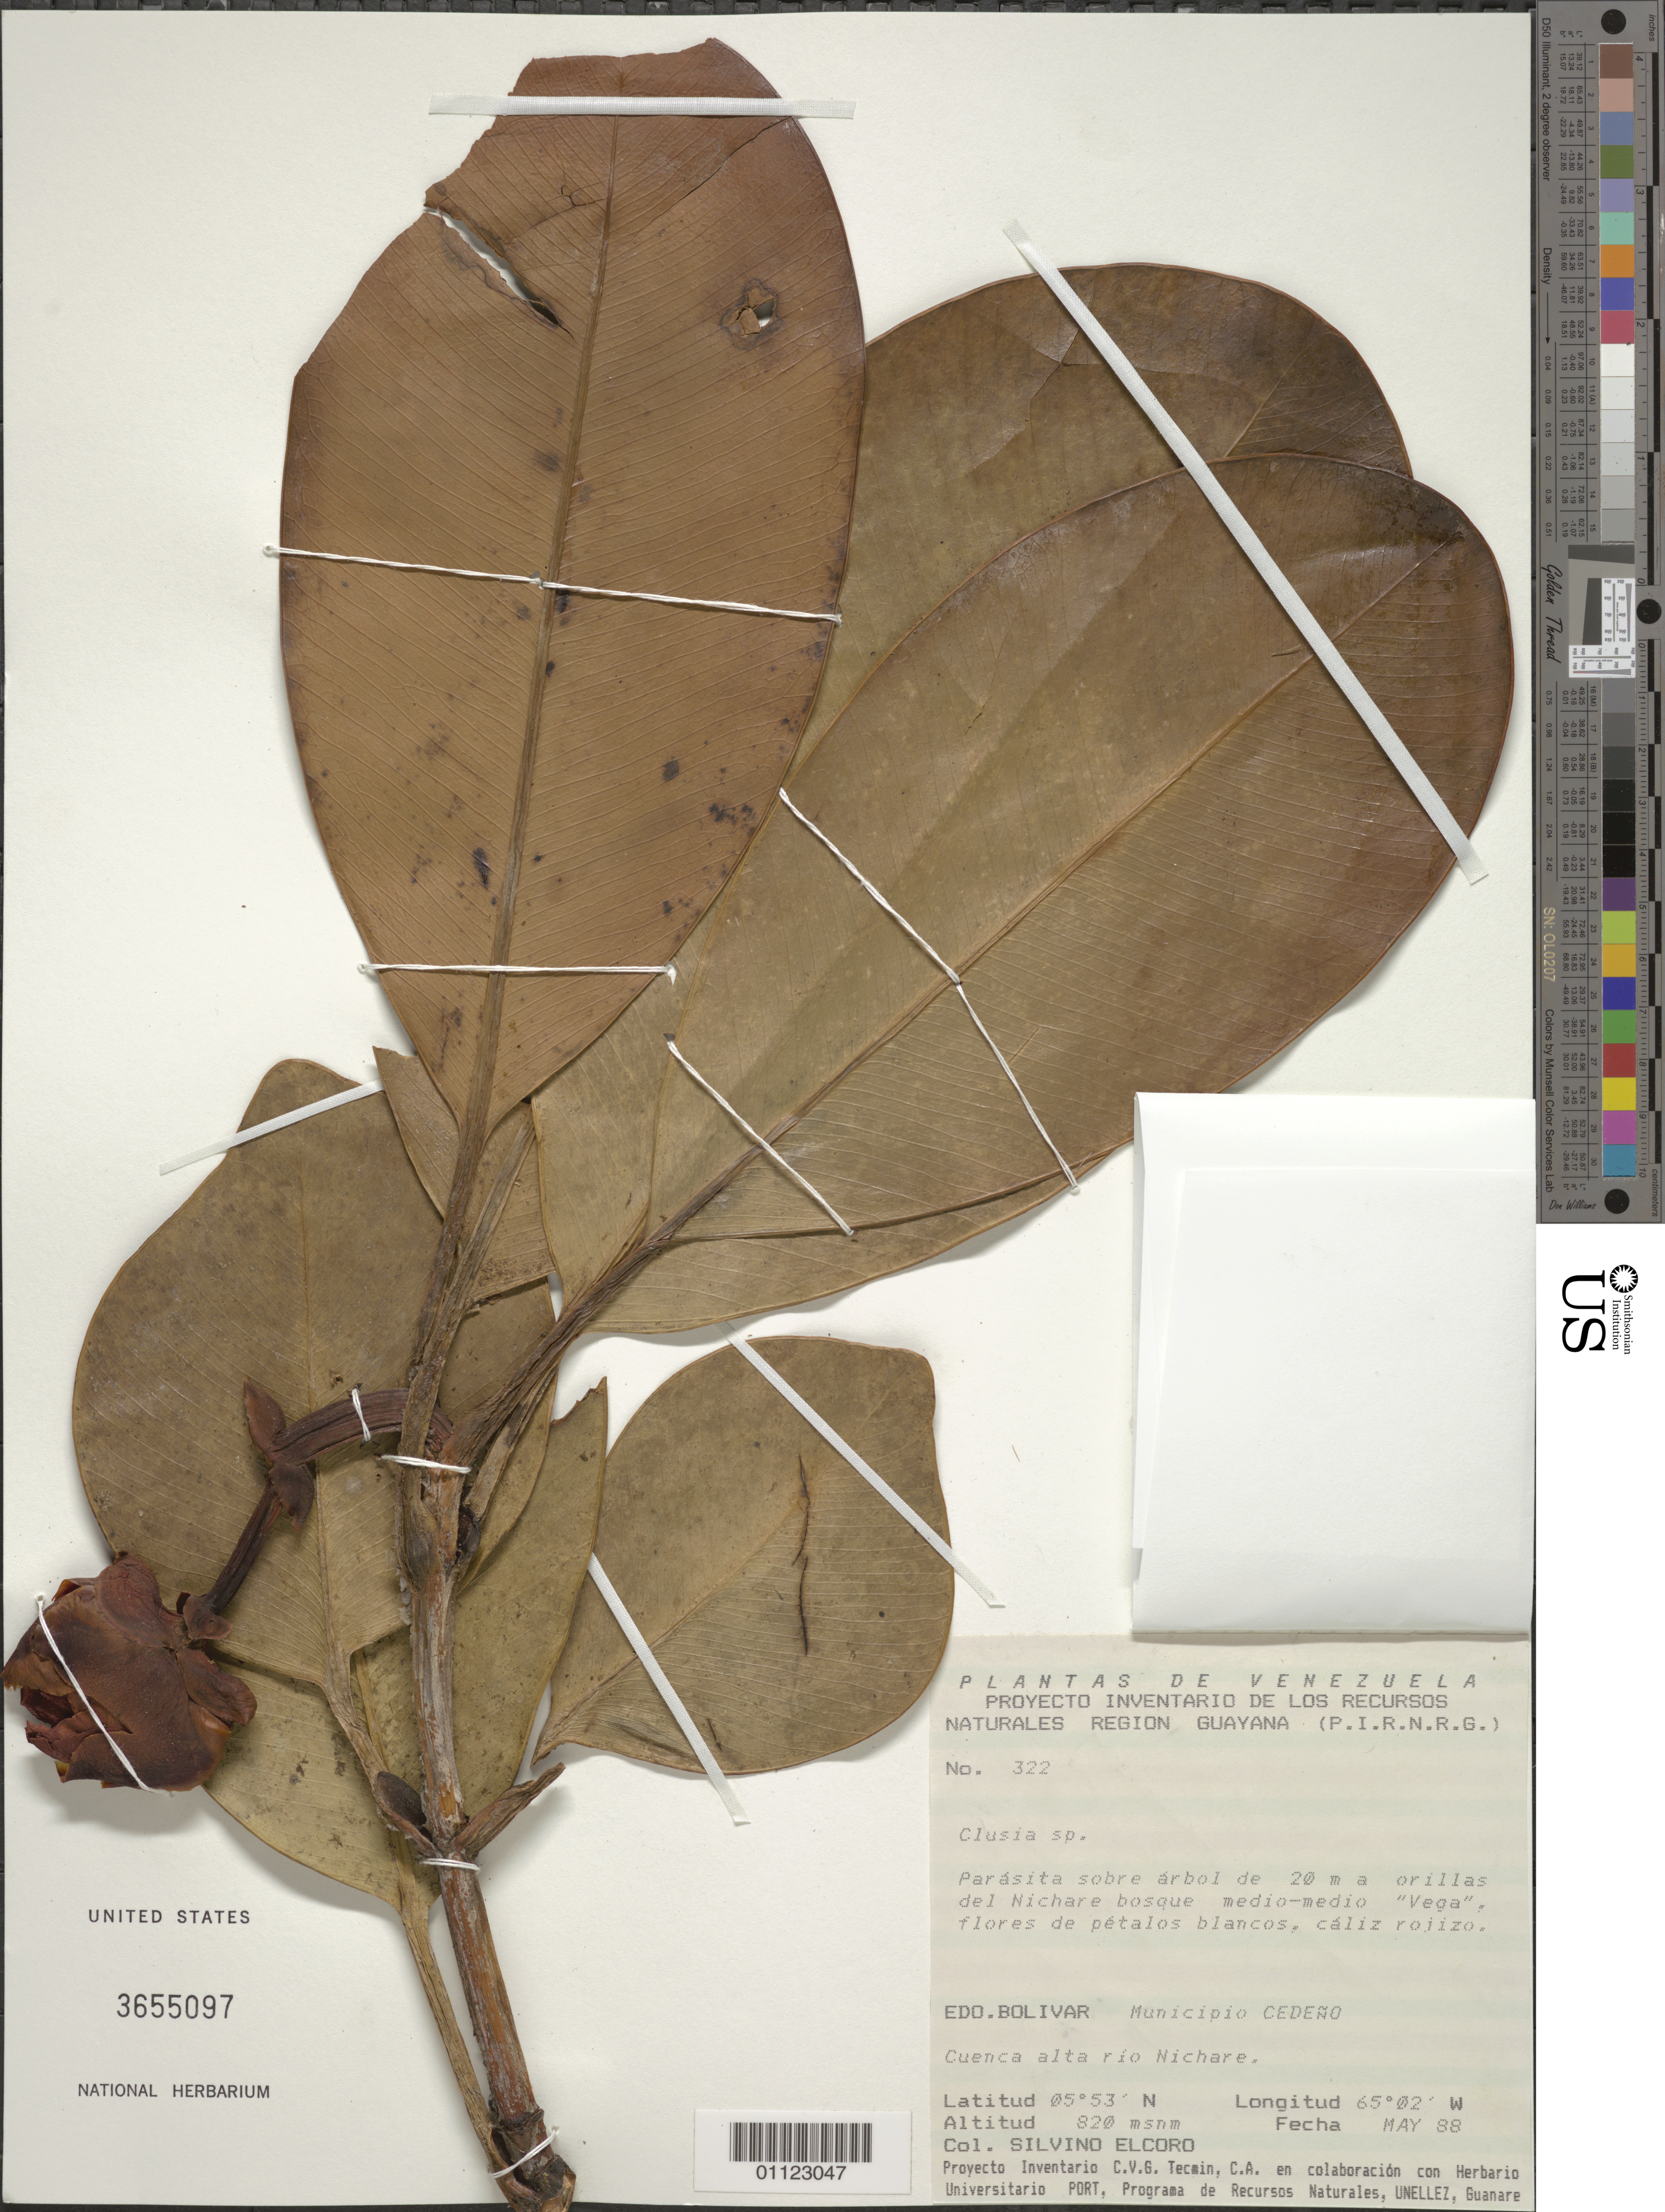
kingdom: Plantae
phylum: Tracheophyta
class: Magnoliopsida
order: Malpighiales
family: Clusiaceae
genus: Clusia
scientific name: Clusia sp.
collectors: S. Elcoro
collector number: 322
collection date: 1988-05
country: Venezuela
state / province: Bolívar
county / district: Cedeño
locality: Cuenca alta rio Nichare. Bosque "Vega"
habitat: Orilas del rio, bosque medio-medio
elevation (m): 820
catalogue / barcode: US 3655097